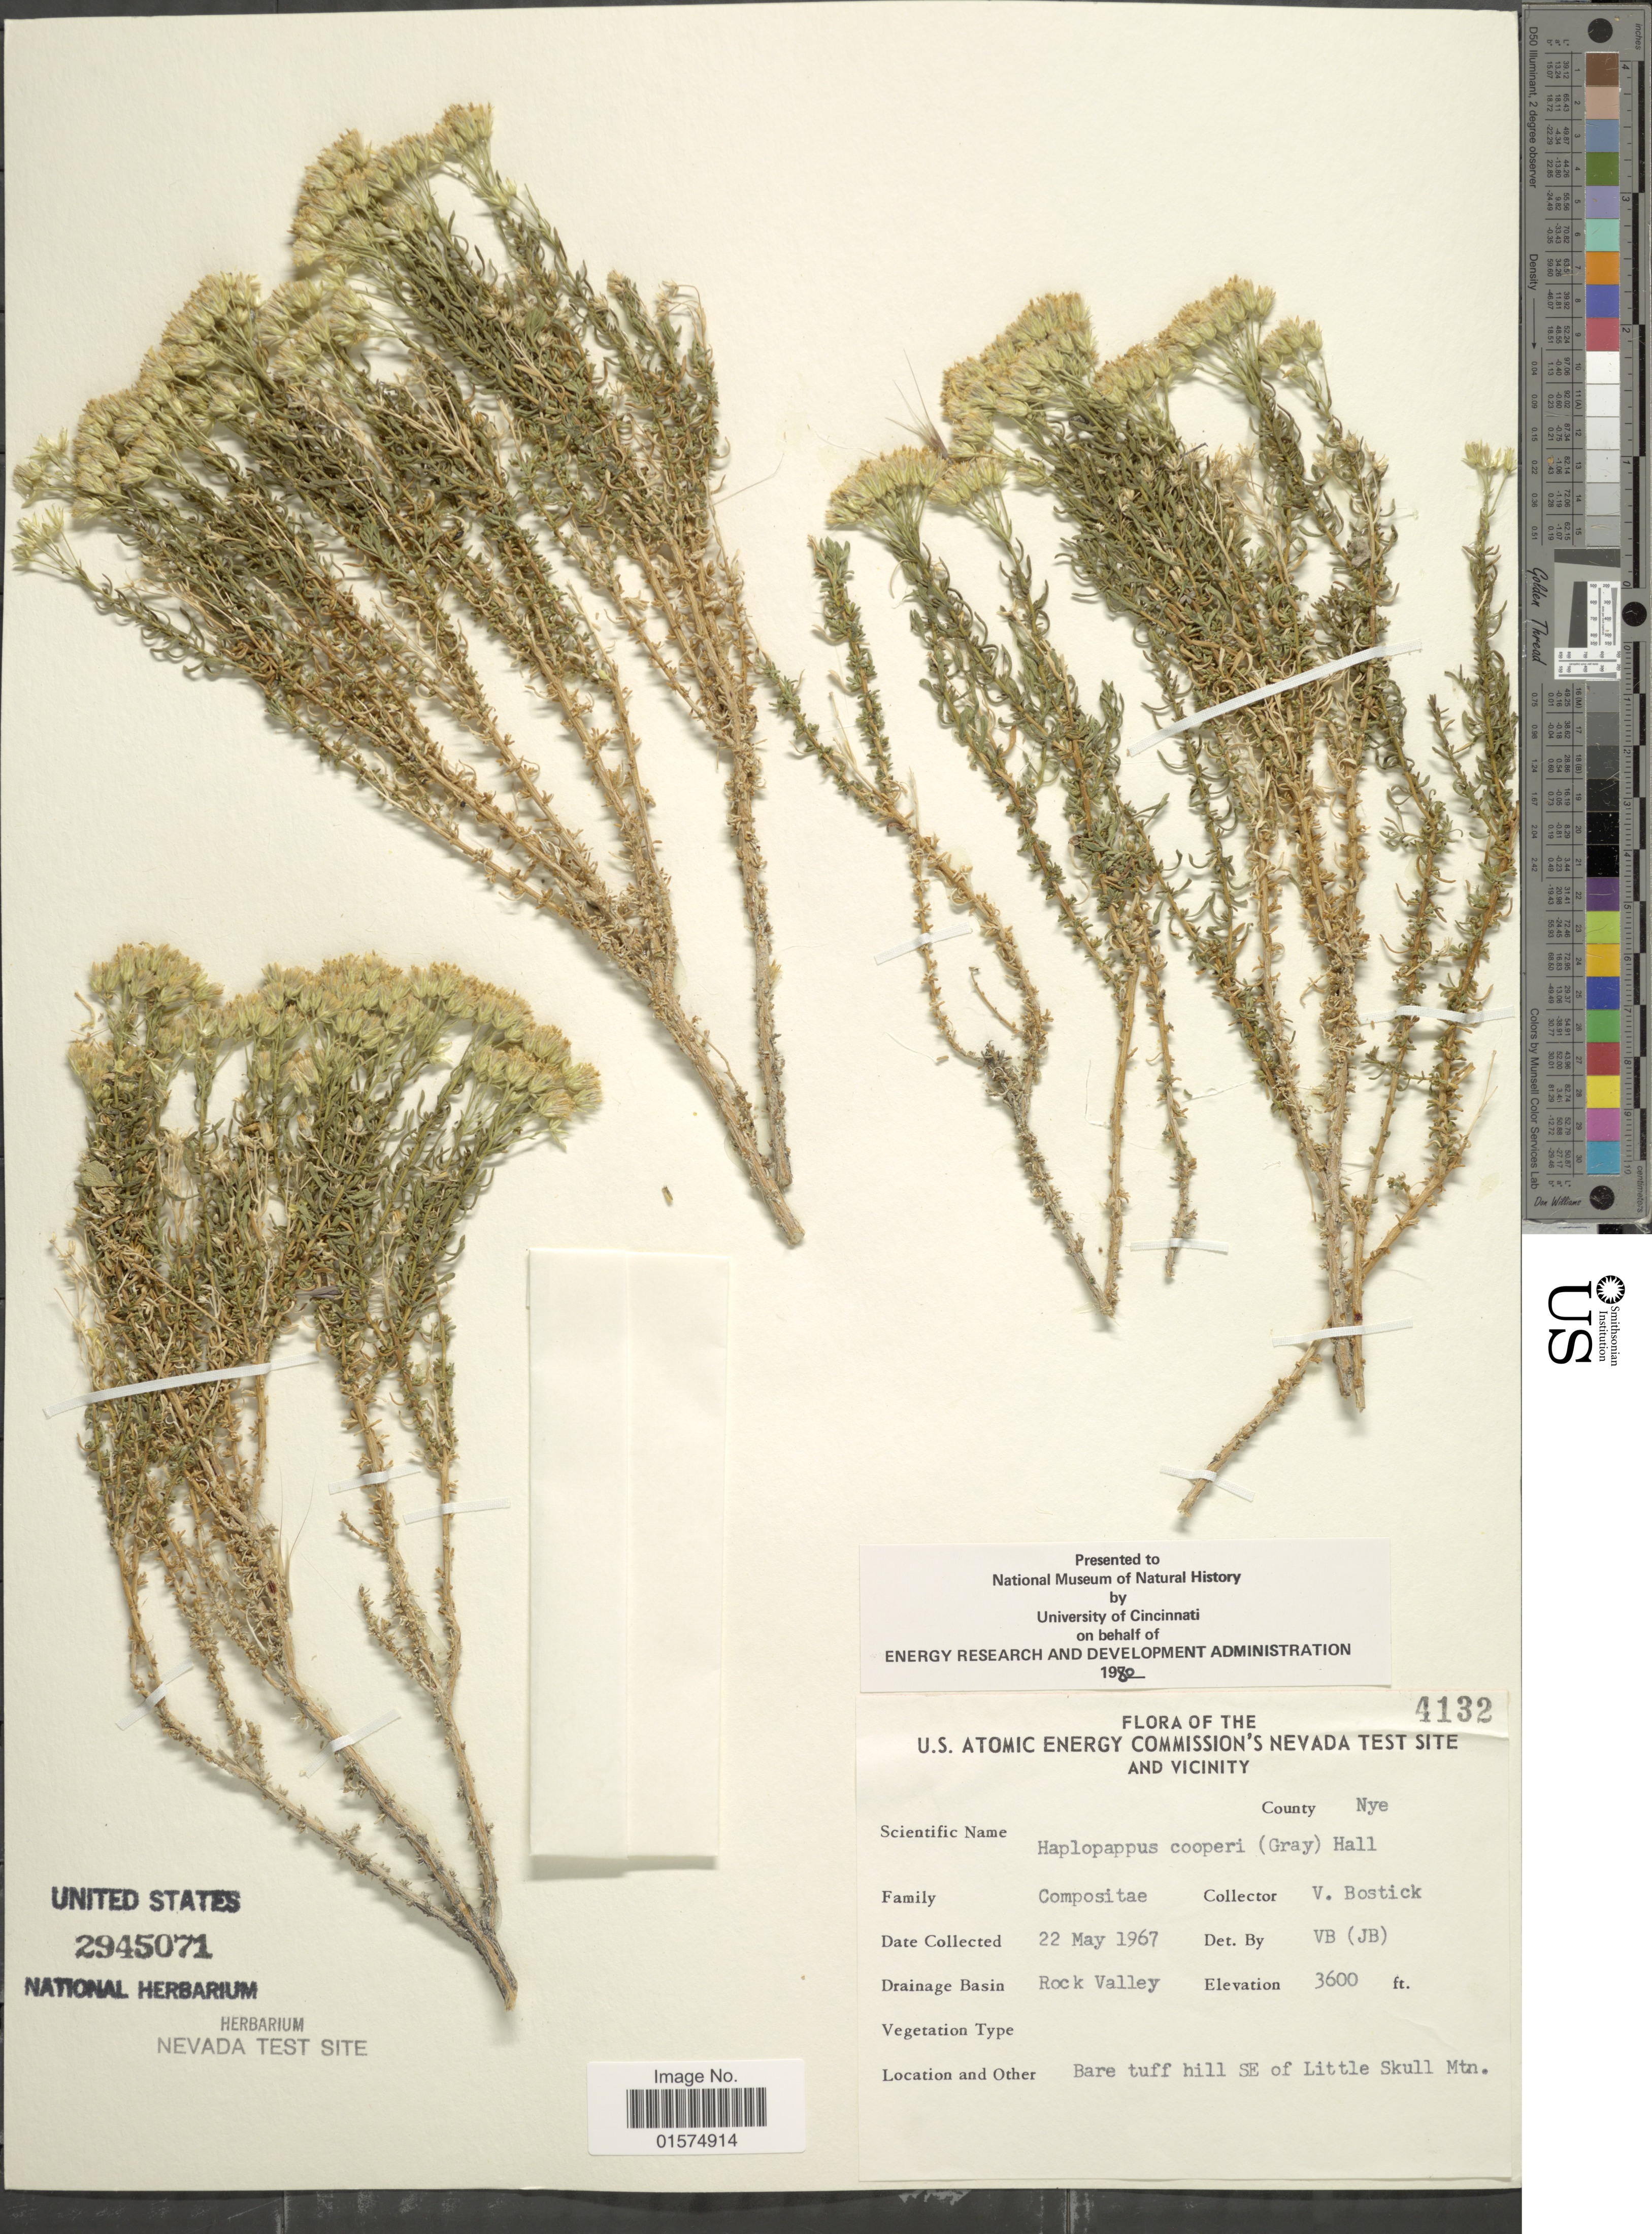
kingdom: Plantae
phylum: Tracheophyta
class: Magnoliopsida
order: Asterales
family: Asteraceae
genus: Ericameria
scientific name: Ericameria cooperi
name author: (A. Gray) Hall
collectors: V. Bostick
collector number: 4132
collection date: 1967-05-22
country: United States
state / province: Nevada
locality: U.S. Atomic Energy Commission's Nevada Test Site and vicinity. County Nye. Drainage Basin Rock Valley. Bare tuff hill SE of Little Skull Mtn.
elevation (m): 1097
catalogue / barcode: US 2945071